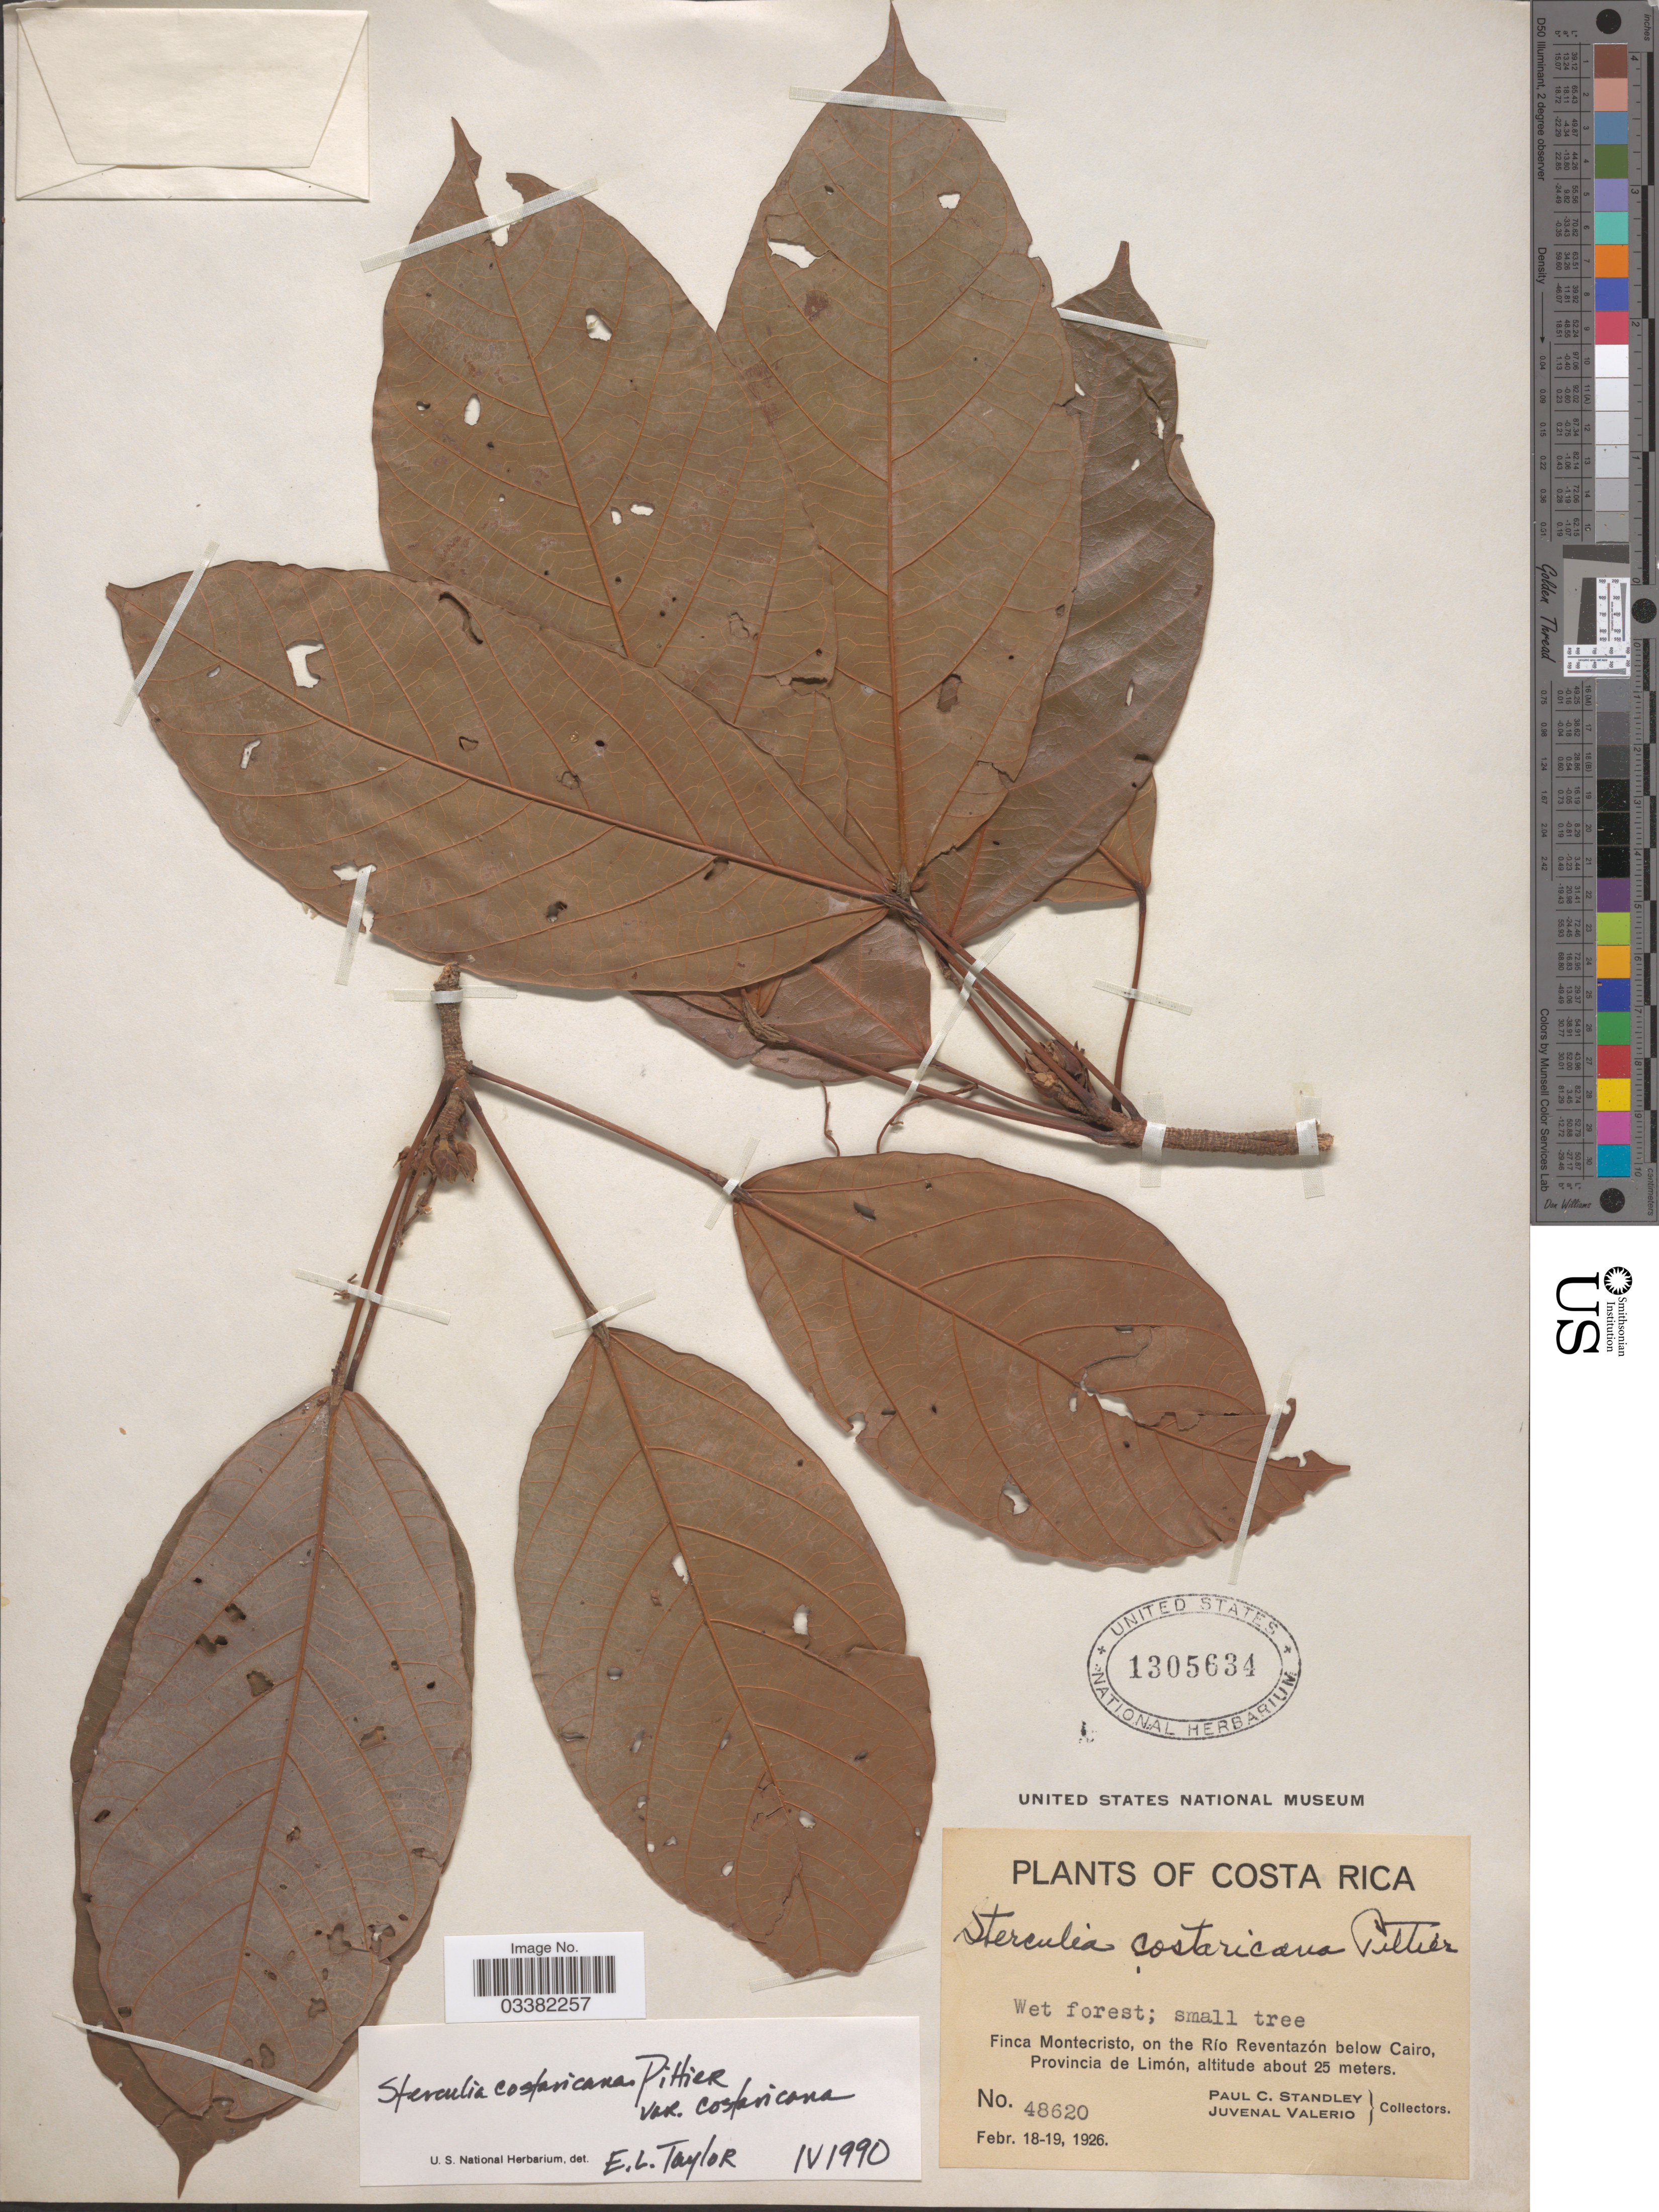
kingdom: Plantae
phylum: Tracheophyta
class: Magnoliopsida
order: Malvales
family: Malvaceae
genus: Sterculia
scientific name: Sterculia costaricana var. costaricana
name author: Pittier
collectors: P. C. Standley & J. Valerio R.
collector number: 48620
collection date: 1926-02-18/1926-02-19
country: Costa Rica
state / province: Limón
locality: Finca Montecristo, on the Río Reventazón below Cairo.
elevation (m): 25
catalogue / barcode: US 1305634